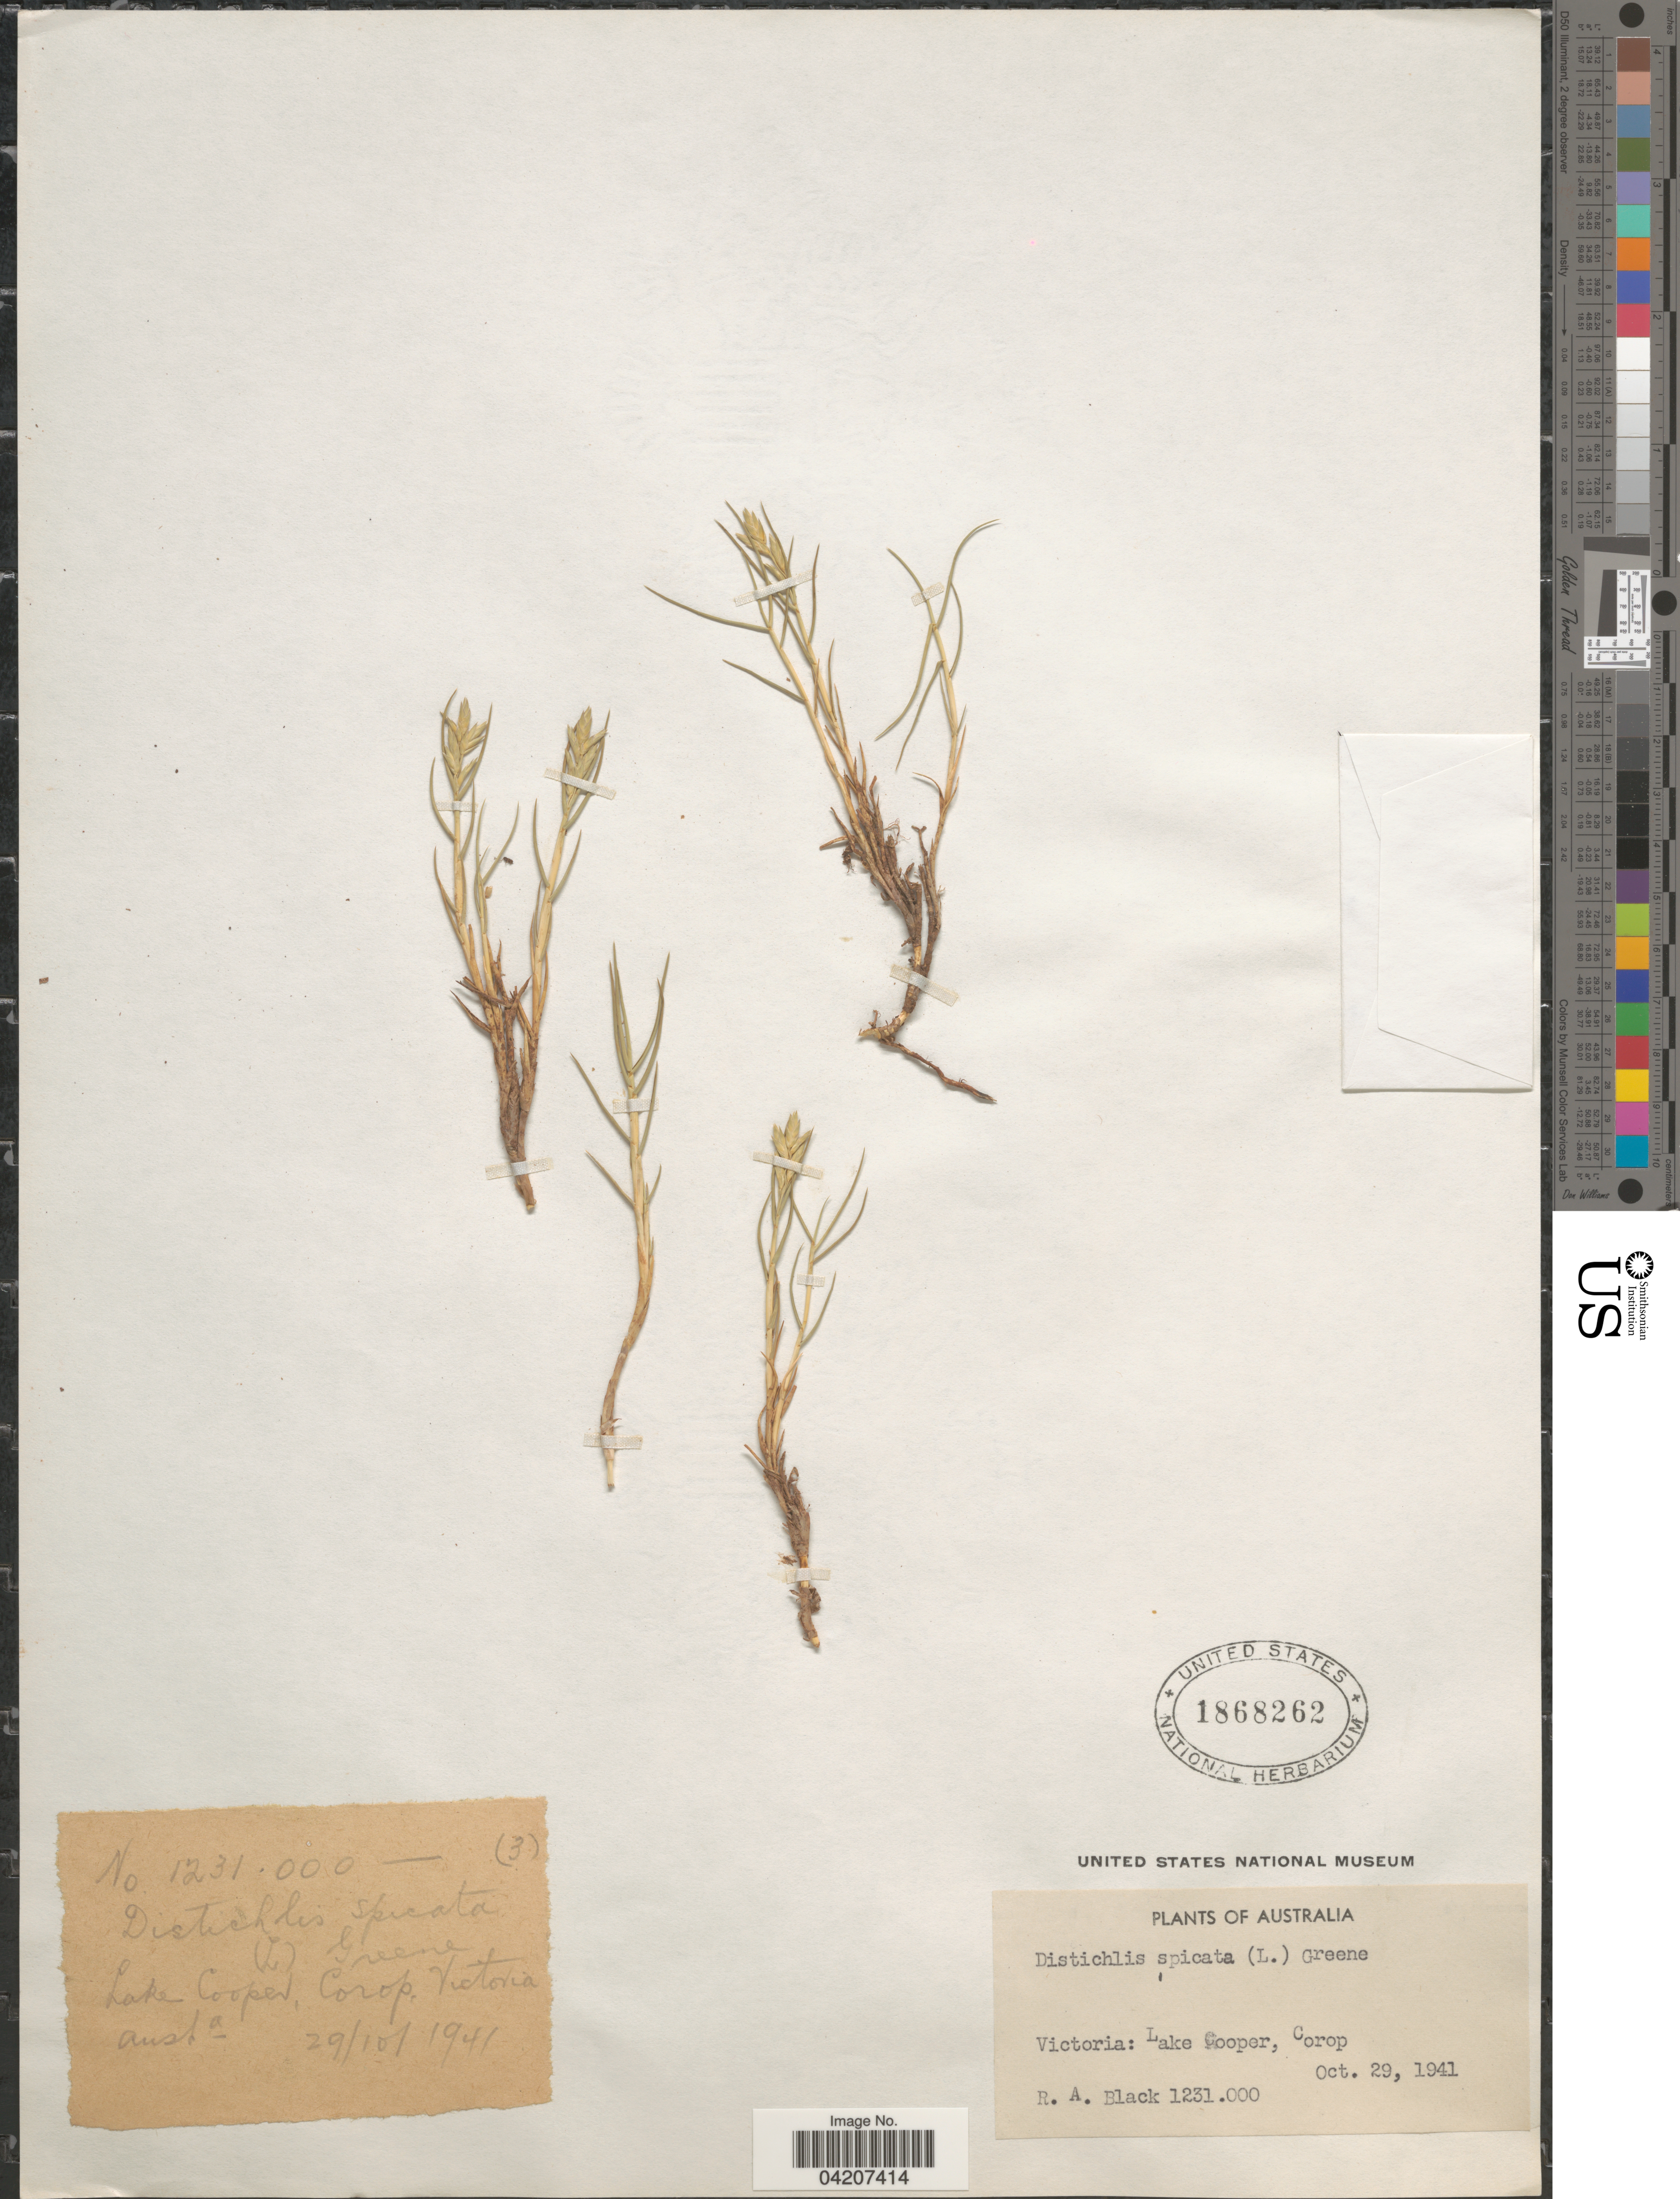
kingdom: Plantae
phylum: Tracheophyta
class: Liliopsida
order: Poales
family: Poaceae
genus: Distichlis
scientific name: Distichlis spicata subsp. stricta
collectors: R. A. Black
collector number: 1231.000-(3)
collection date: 1941-10-29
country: Australia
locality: Victoria: Lake Cooper, Corop.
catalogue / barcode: US 1868262